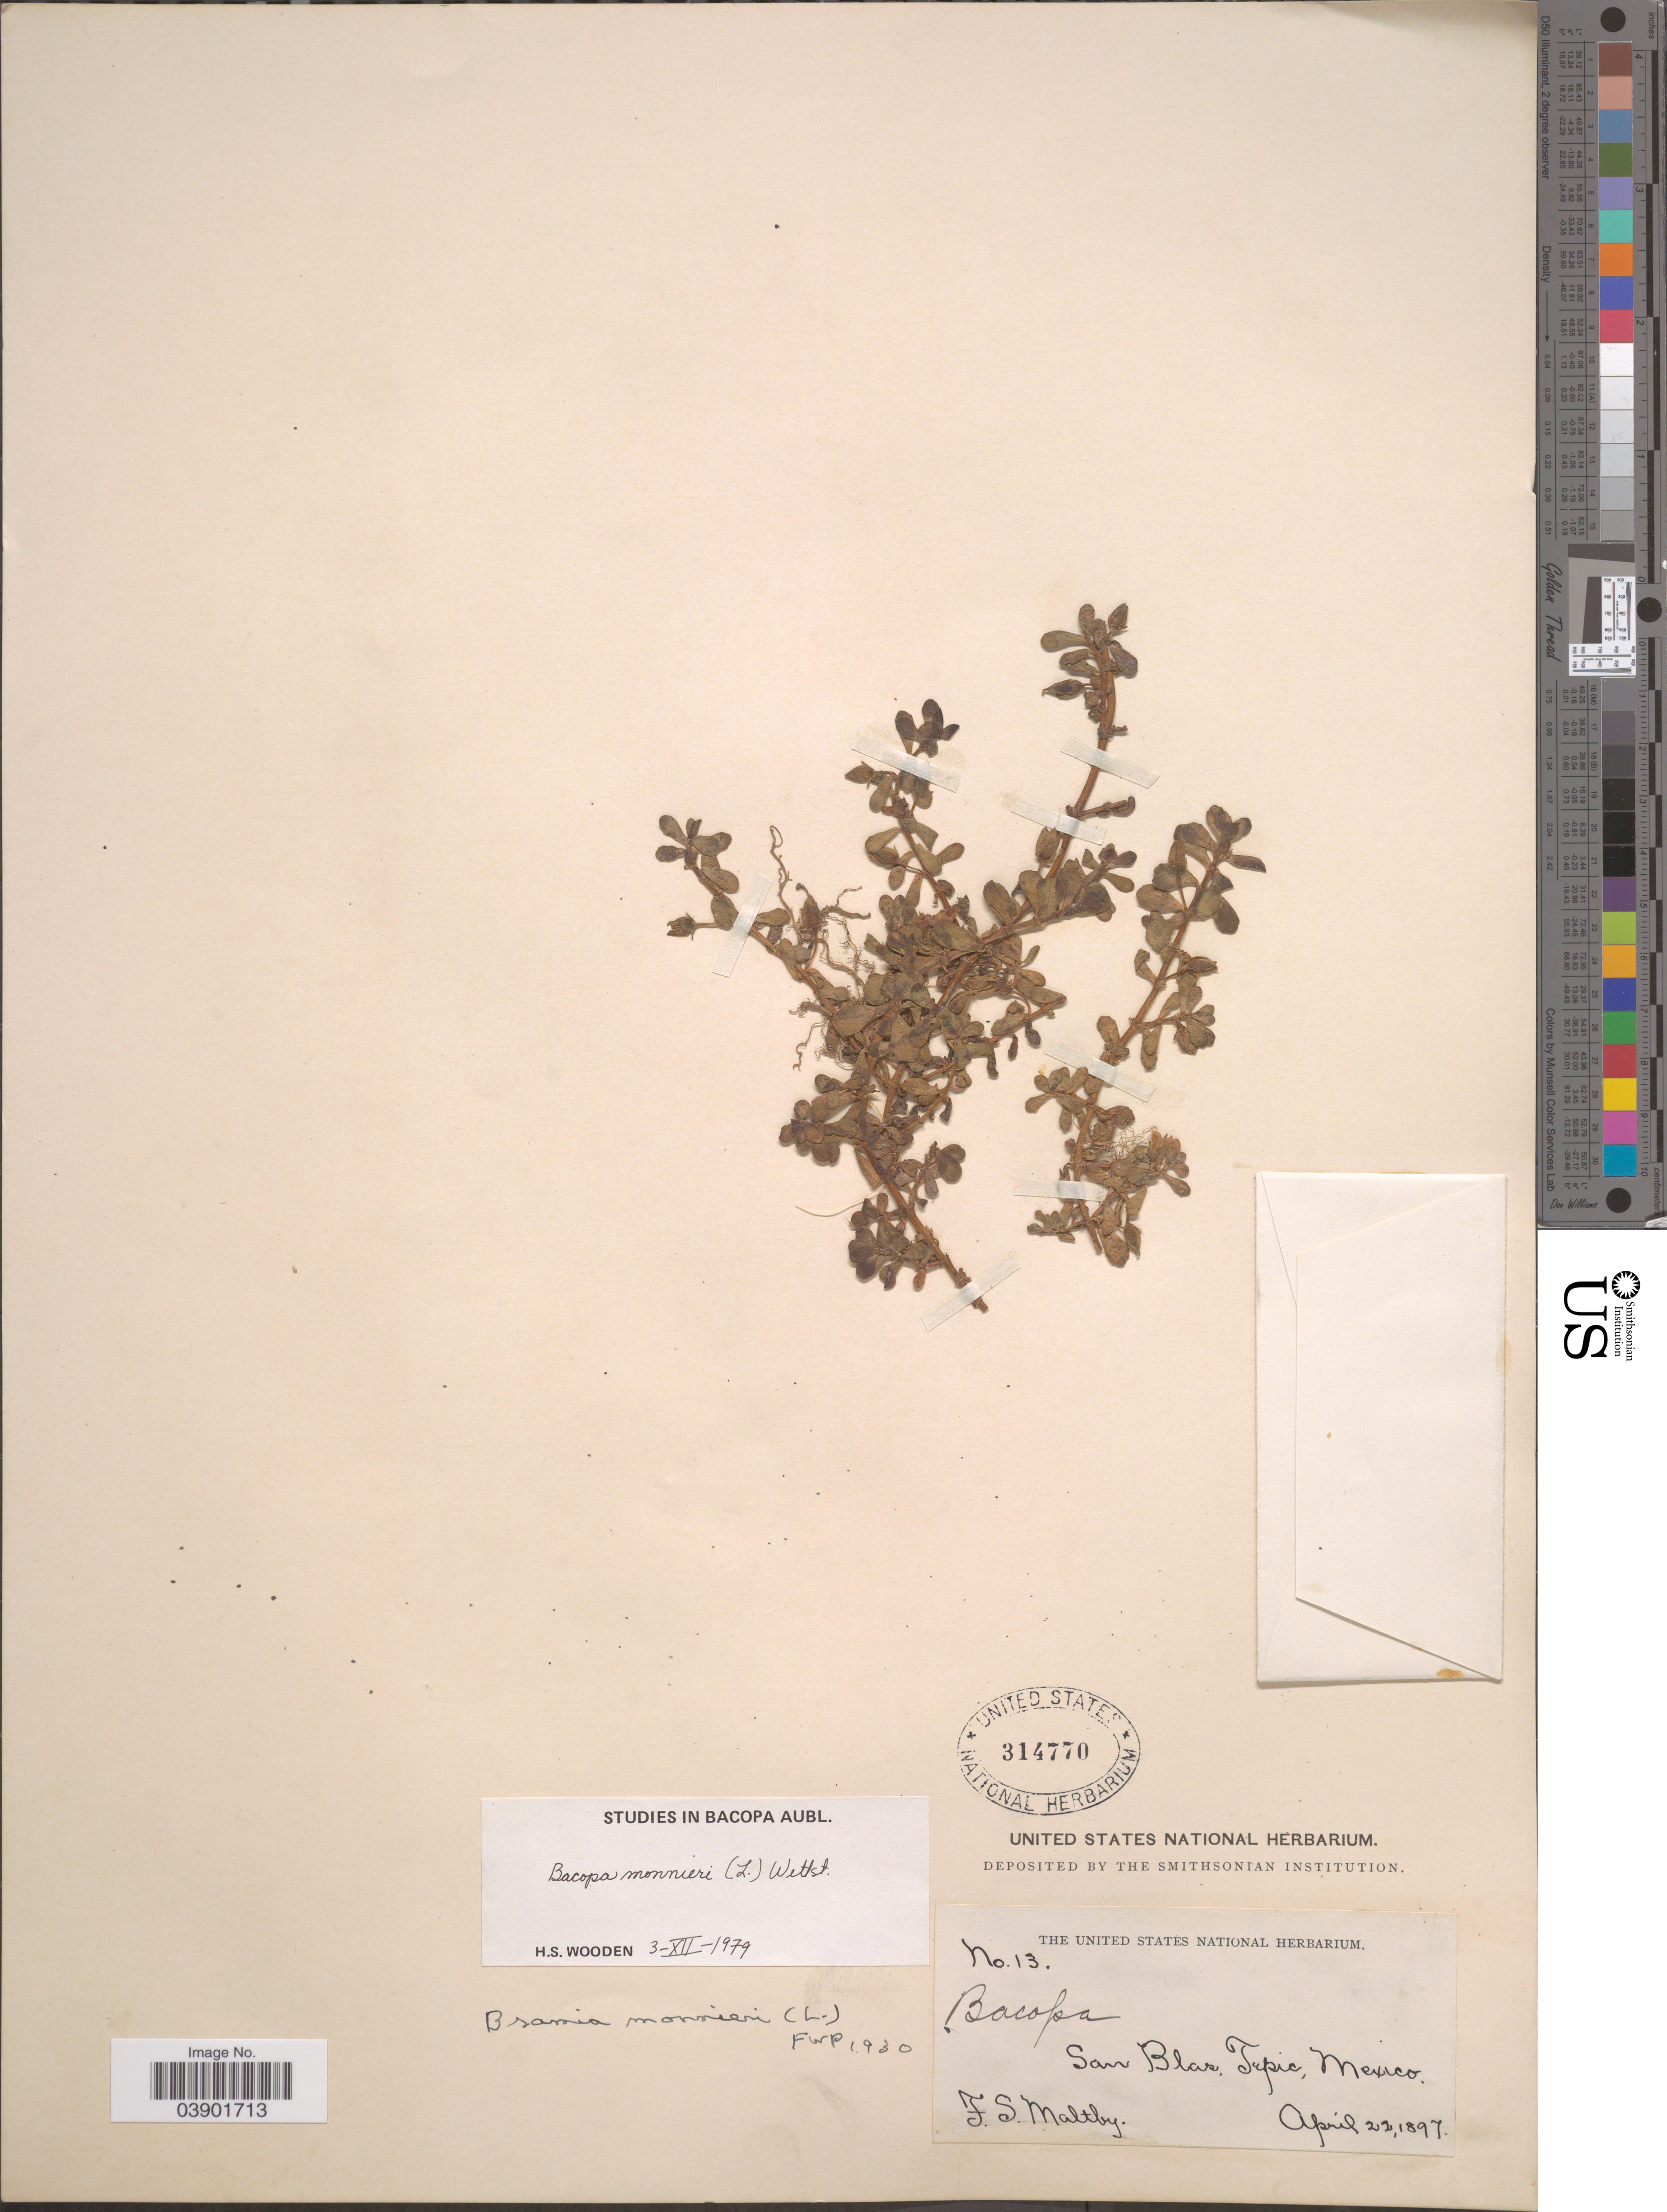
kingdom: Plantae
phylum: Tracheophyta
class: Magnoliopsida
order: Lamiales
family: Plantaginaceae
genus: Bacopa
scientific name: Bacopa monnieri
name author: (L.) Pennell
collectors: F. S. Maltby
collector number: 13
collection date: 1897-04-22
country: Mexico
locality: San Blas, Tepic.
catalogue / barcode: US 314770